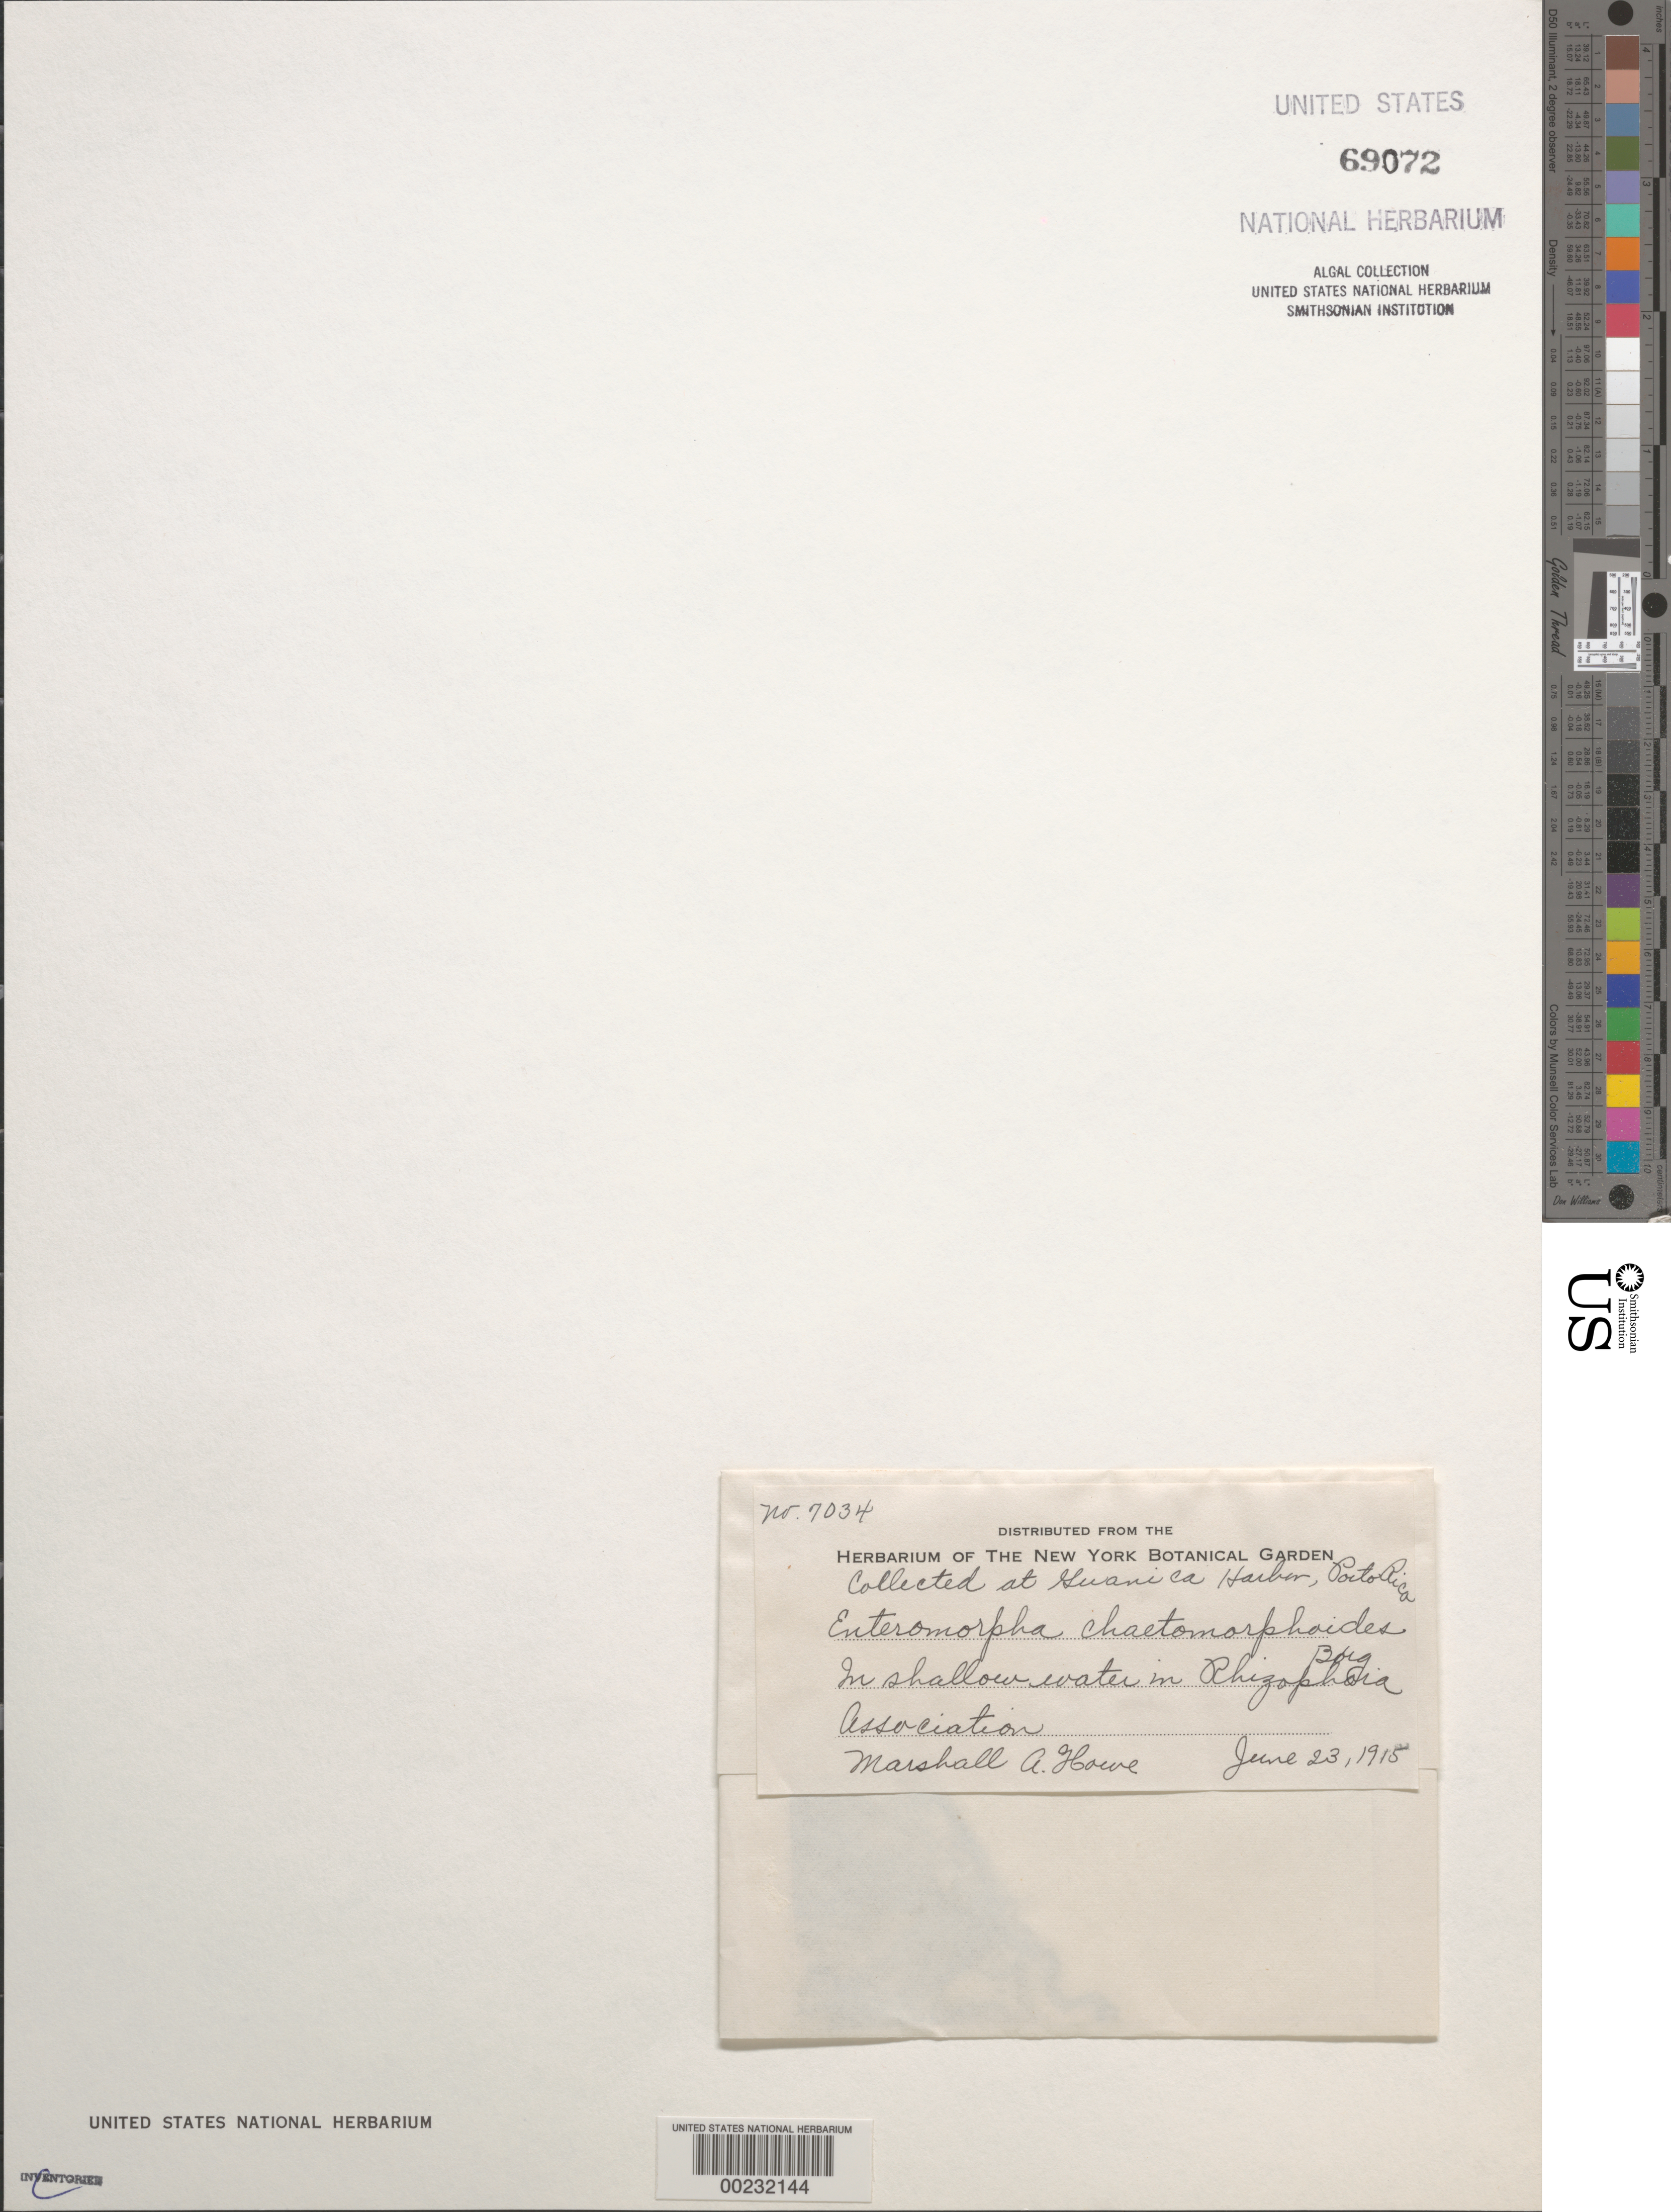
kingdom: Plantae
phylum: Chlorophyta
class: Ulvophyceae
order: Ulvales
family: Ulvaceae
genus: Ulva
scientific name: Ulva chaetomorphoides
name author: (Børgesen) H.S. Hayden et al.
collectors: M. A. Howe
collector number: MAH 7034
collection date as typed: June 23, 1915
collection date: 1915-06-23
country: Puerto Rico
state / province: Guanica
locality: Guanica harbor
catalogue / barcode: US 69072